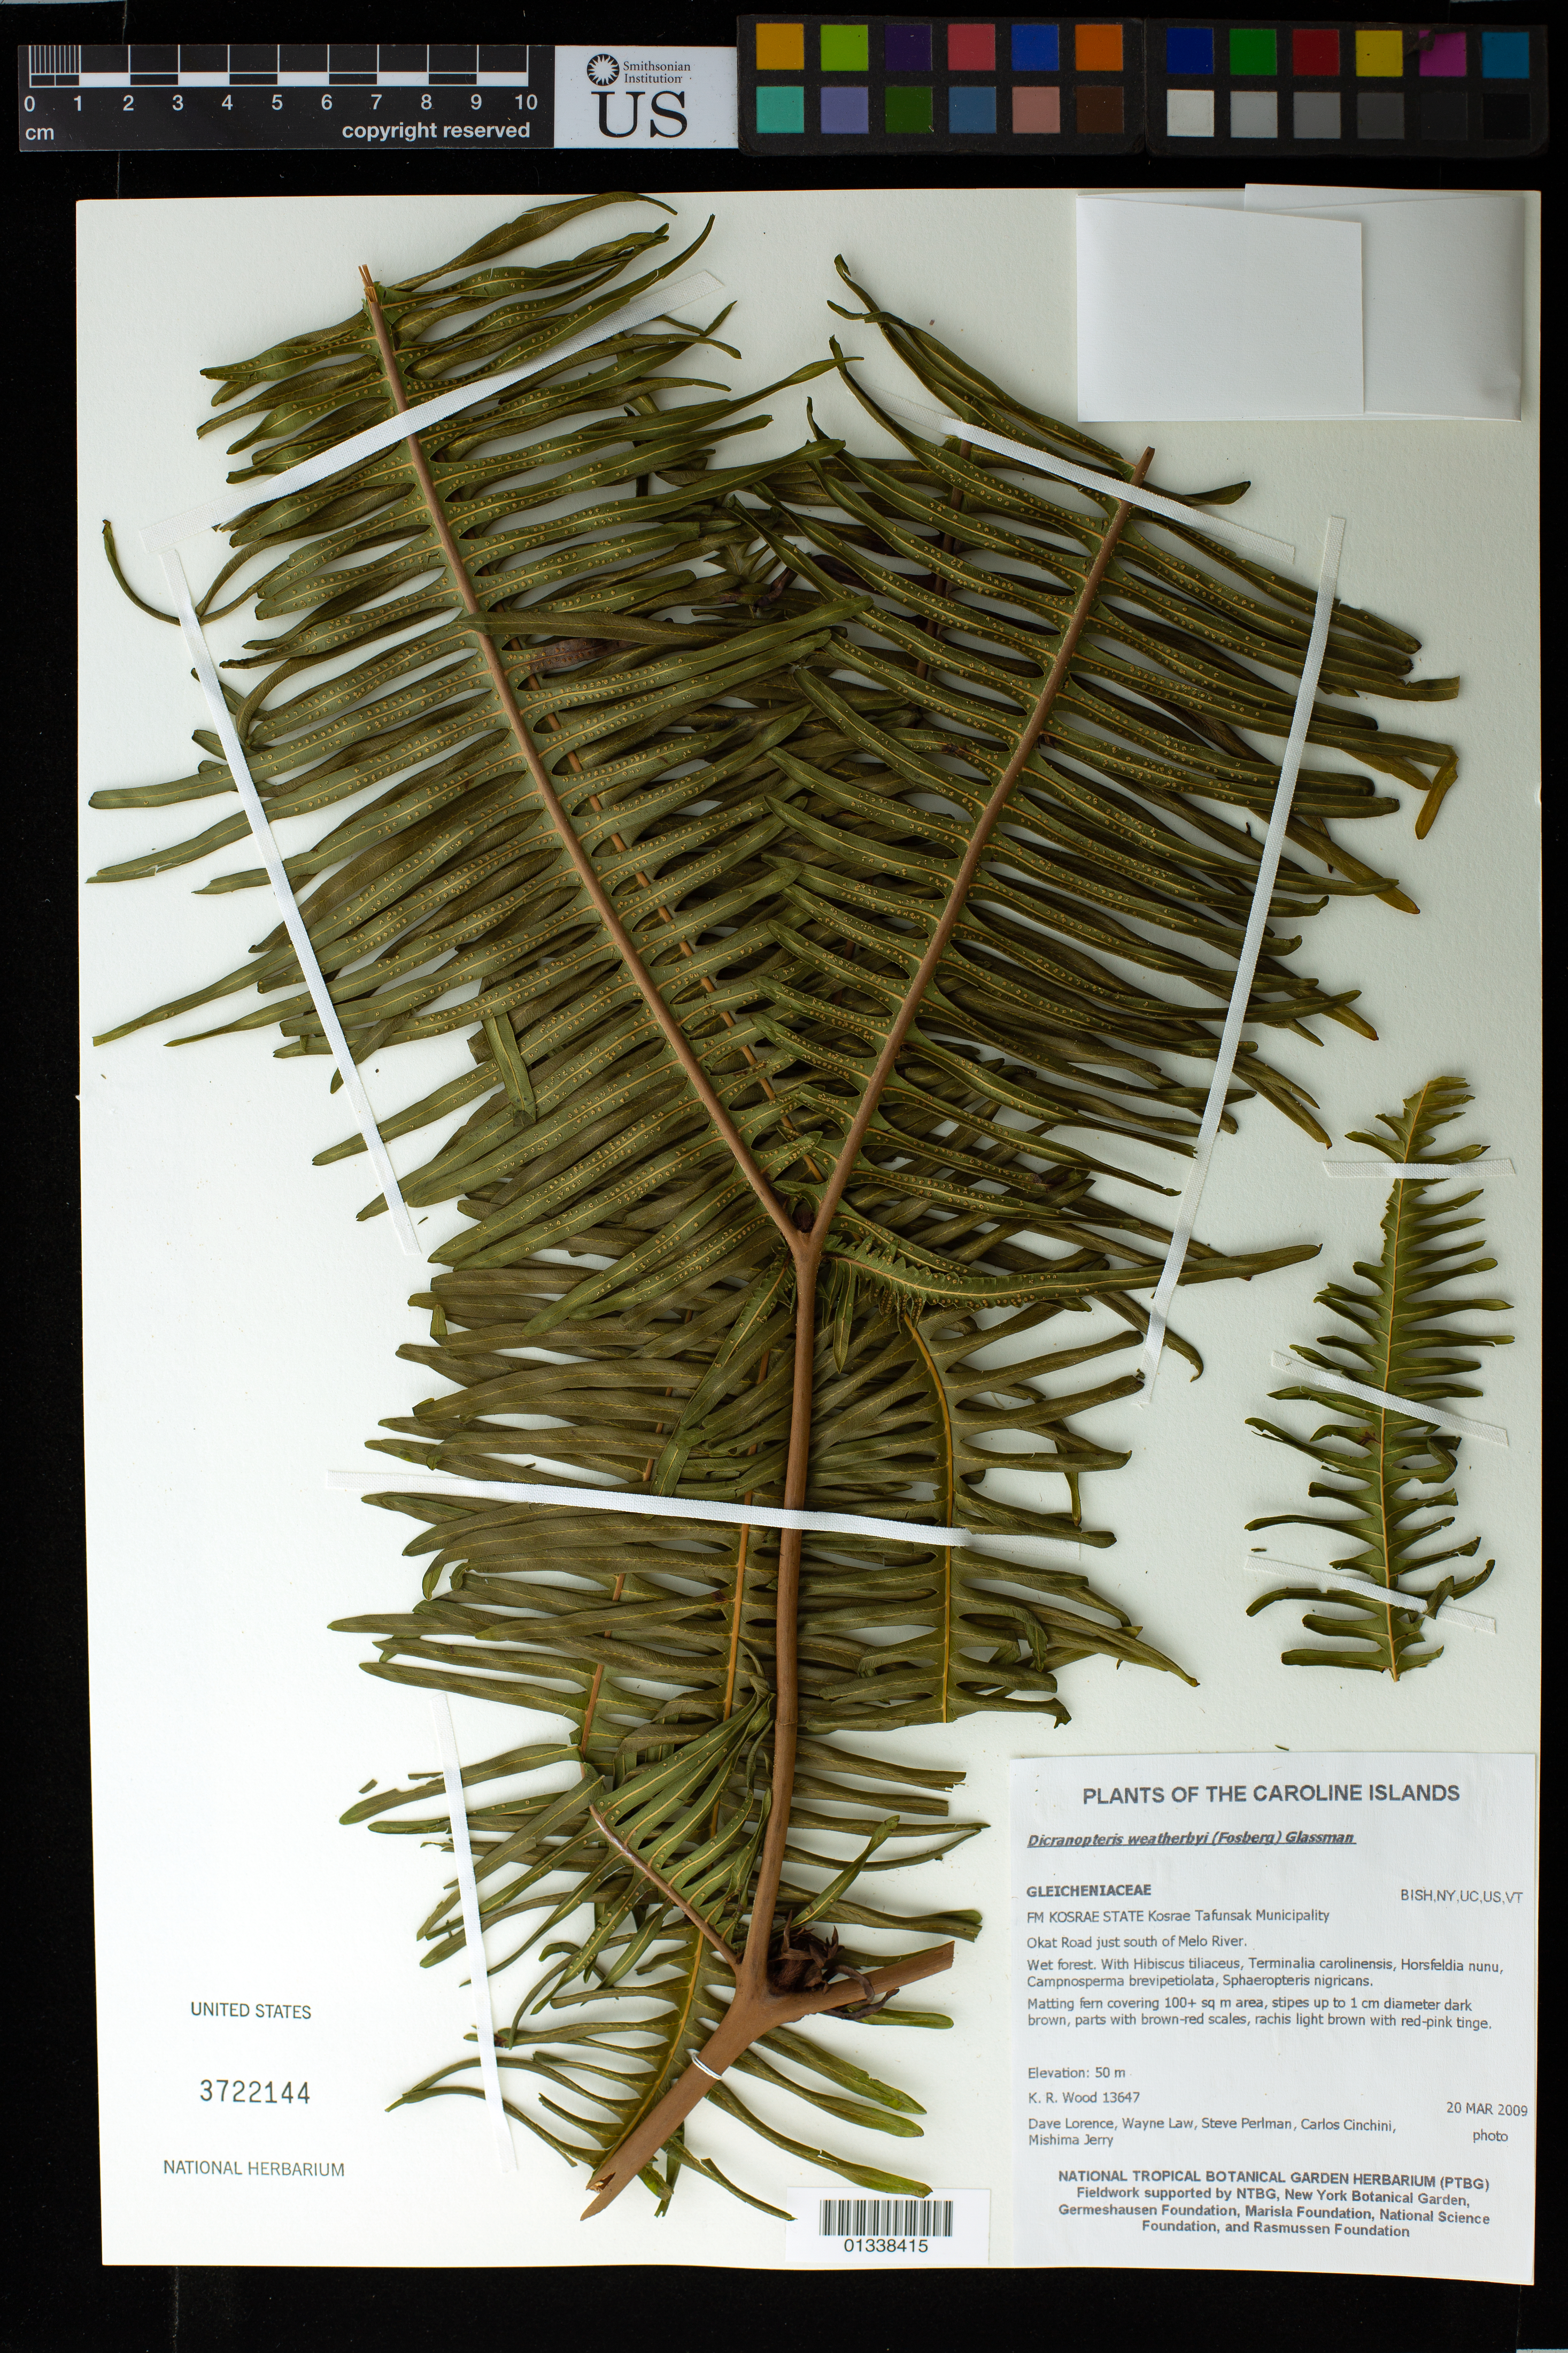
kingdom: Plantae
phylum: Tracheophyta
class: Polypodiopsida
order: Gleicheniales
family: Gleicheniaceae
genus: Dicranopteris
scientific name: Dicranopteris weatherbyi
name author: (Fosberg) Glassman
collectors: K. R. Wood, D. Lorence, W. Law, S. P. Perlman, C. Cinchini & M. Jerry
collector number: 13647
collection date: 2009-03-20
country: Micronesia, Federated States of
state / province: Kosrae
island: Kosrae [Kusaie]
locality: Kosrae Boundary of Tafunsak Municipality. Okat Road just south of Melo River.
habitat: Wet forest.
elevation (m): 50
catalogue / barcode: US 3722144